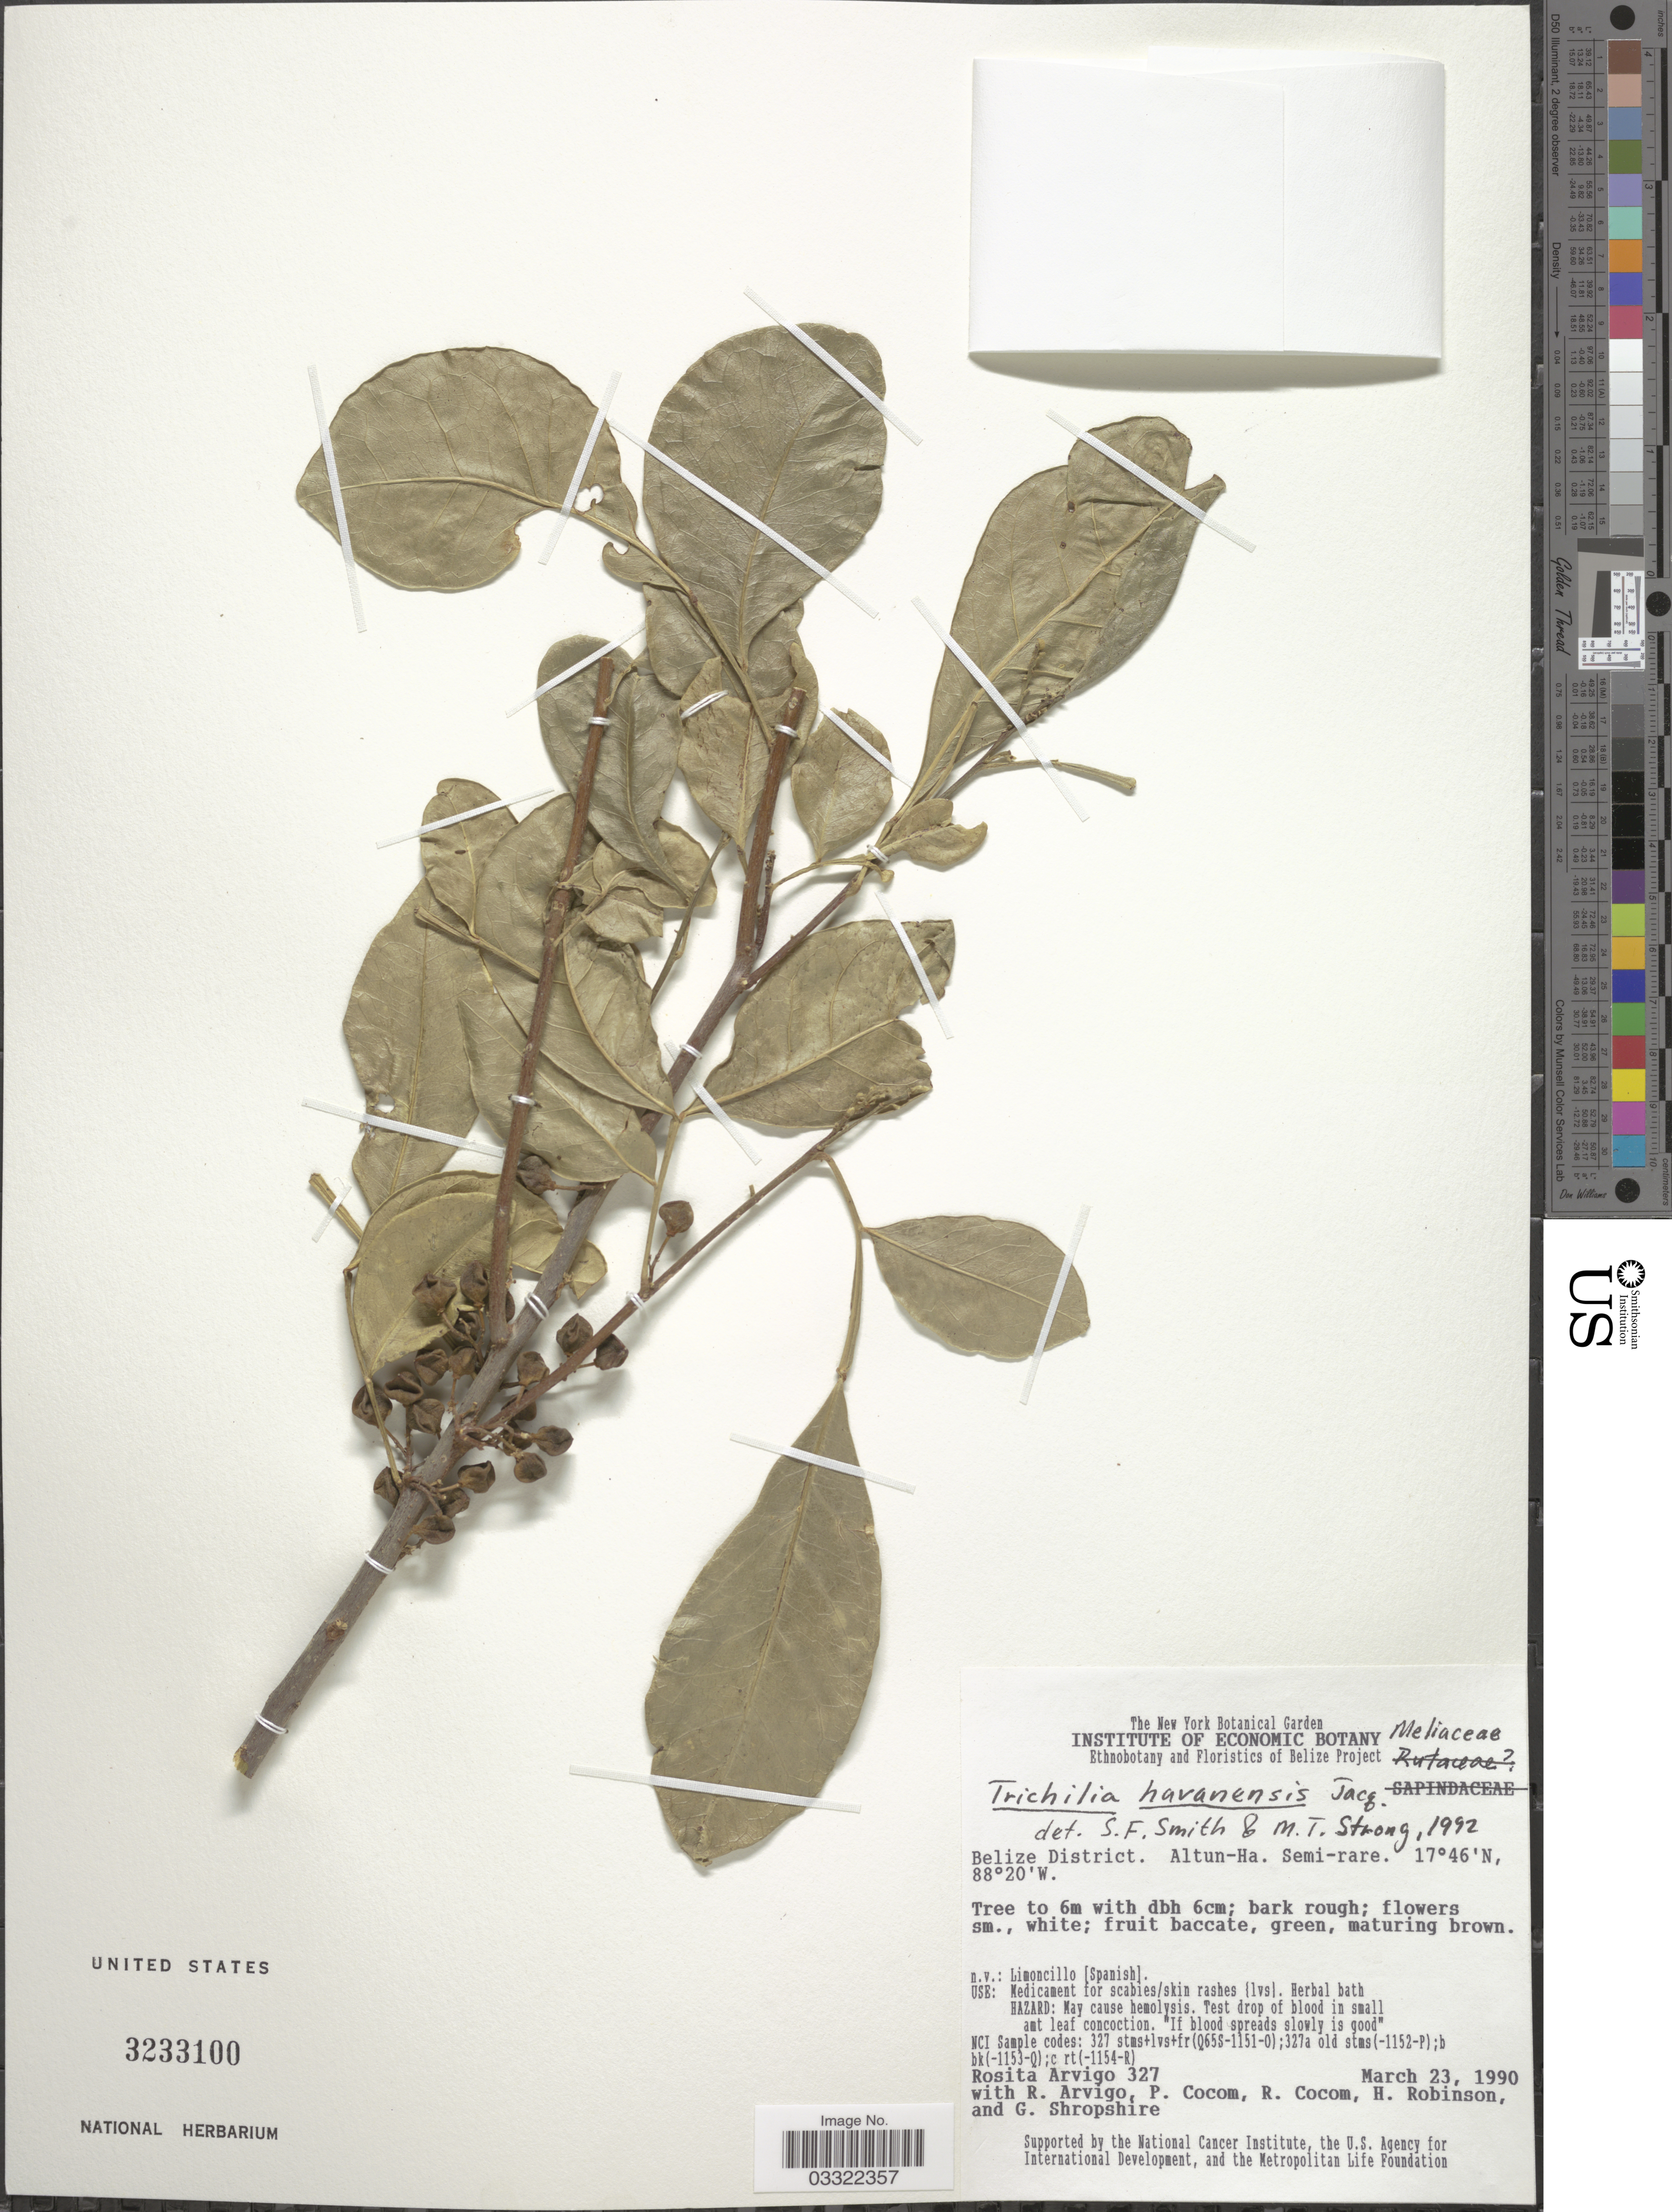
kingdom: Plantae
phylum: Tracheophyta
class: Magnoliopsida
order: Sapindales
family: Meliaceae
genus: Trichilia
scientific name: Trichilia havanensis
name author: Jacq.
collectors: R. Arvigo, R. Arvigo, P. Cocom, R. Cocom & et al.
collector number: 327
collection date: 1990-03-23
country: Belize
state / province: Belize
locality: Belize District. Altun-Ha.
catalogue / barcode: US 3233100